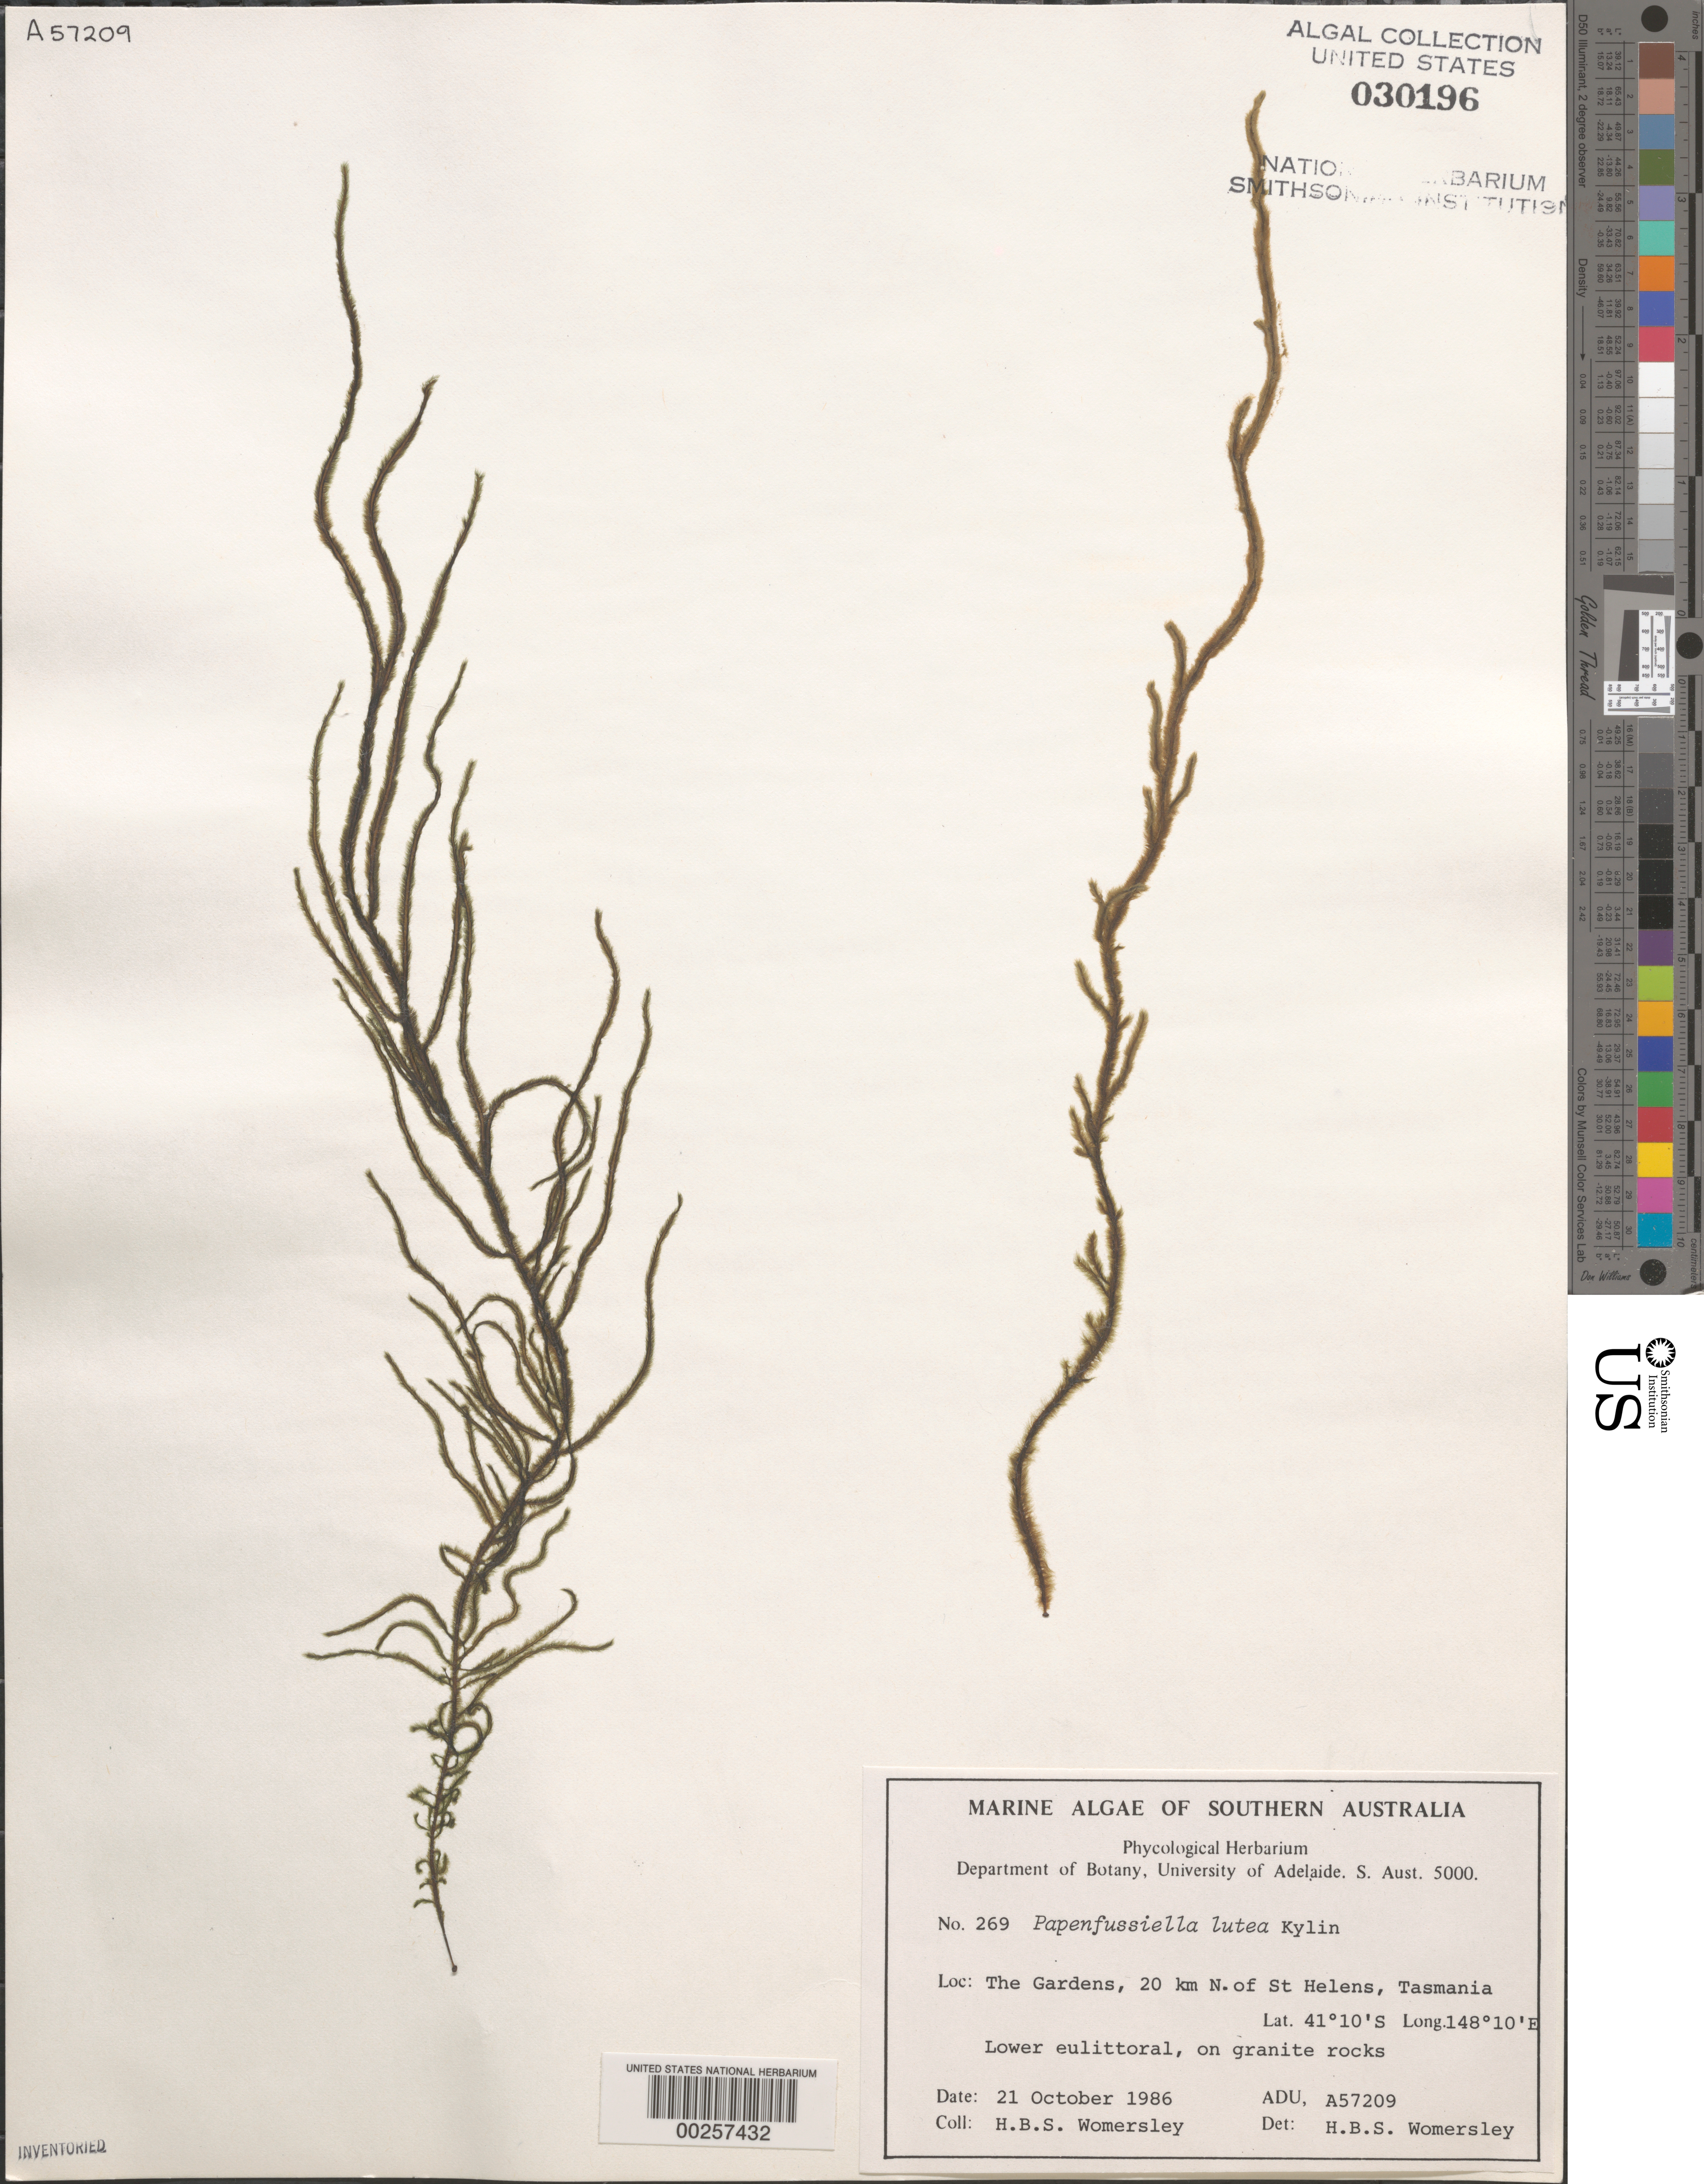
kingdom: Chromista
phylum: Ochrophyta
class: Phaeophyceae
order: Ectocarpales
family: Chordariaceae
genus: Papenfussiella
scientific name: Papenfussiella lutea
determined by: Womersley, H. B. S.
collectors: H. B. S. Womersley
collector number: ADU A57209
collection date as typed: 21 Oct 1986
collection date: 1986-10-21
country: Australia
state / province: Tasmania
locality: The gardens, 20 km north of st. helens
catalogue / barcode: US 30196